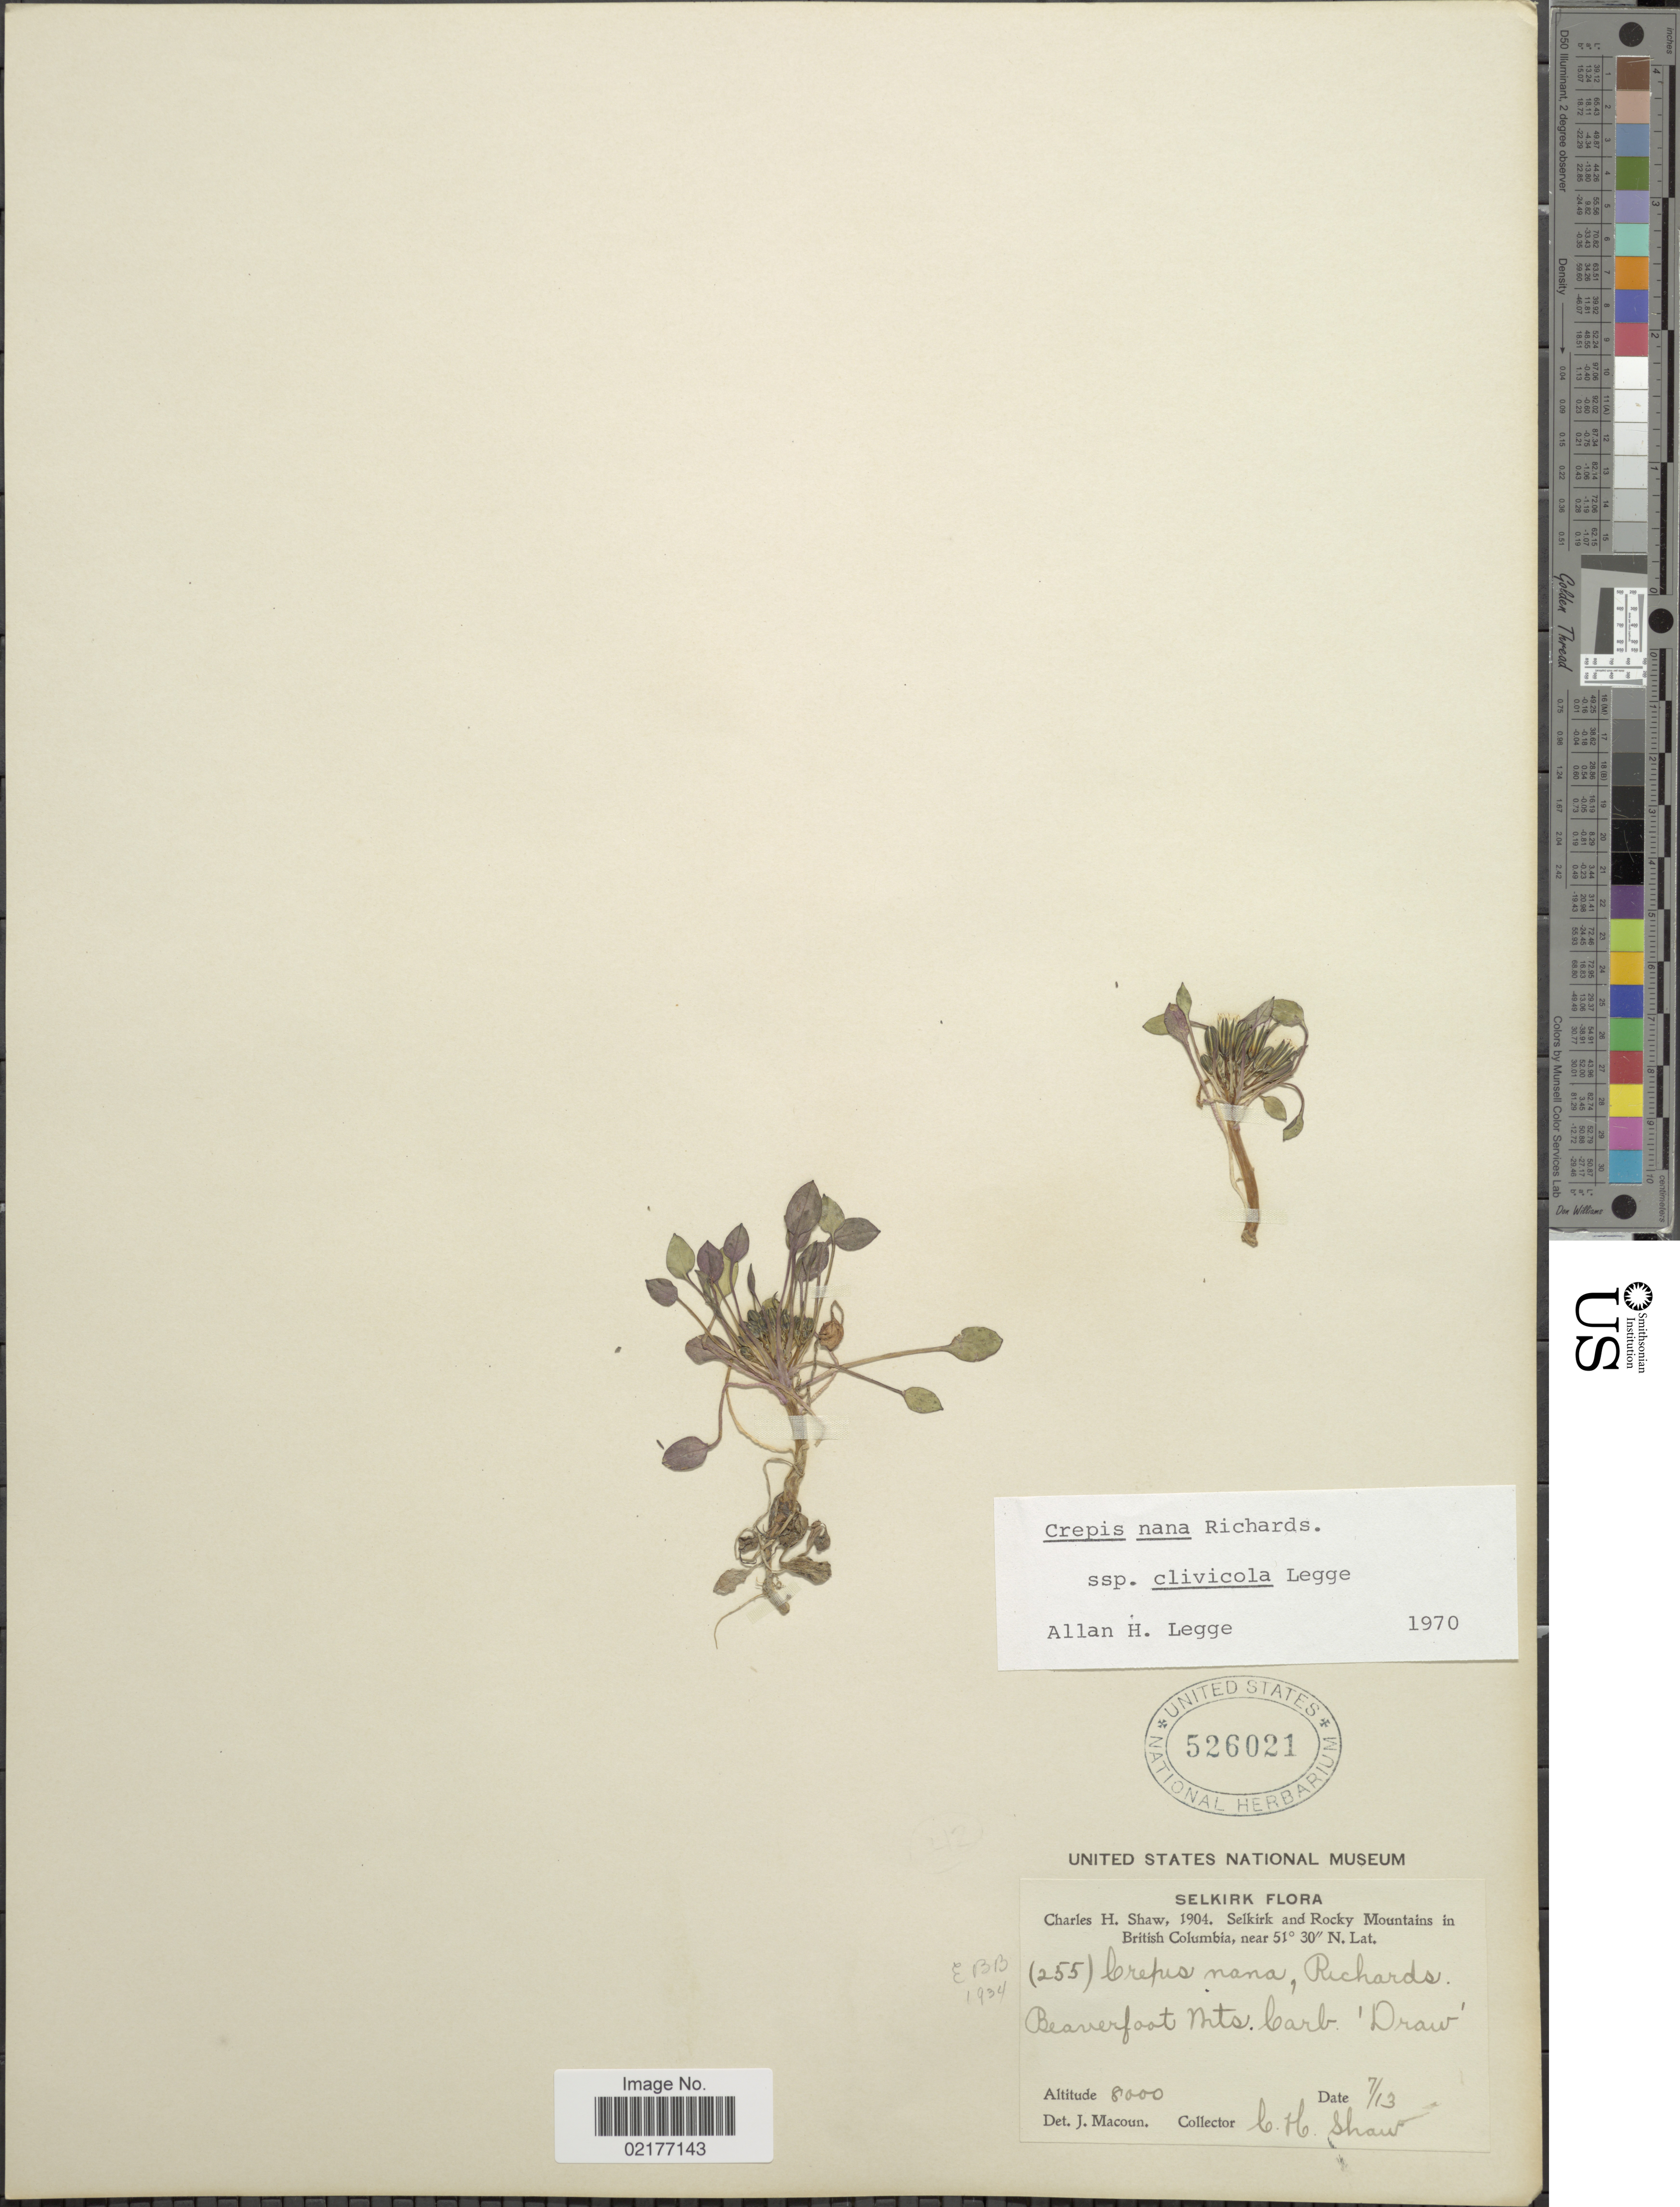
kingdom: Plantae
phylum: Tracheophyta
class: Magnoliopsida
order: Asterales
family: Asteraceae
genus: Askellia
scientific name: Askellia pygmaea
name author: (Ledeb.) Sennikov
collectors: C. H. Shaw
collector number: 255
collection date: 1904-07-13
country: Canada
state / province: British Columbia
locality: Selkirk, Selkrik and Rocky Mountains in Britisch Columbia, Beaverfoot Mts., Carb. Draw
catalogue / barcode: US 526021